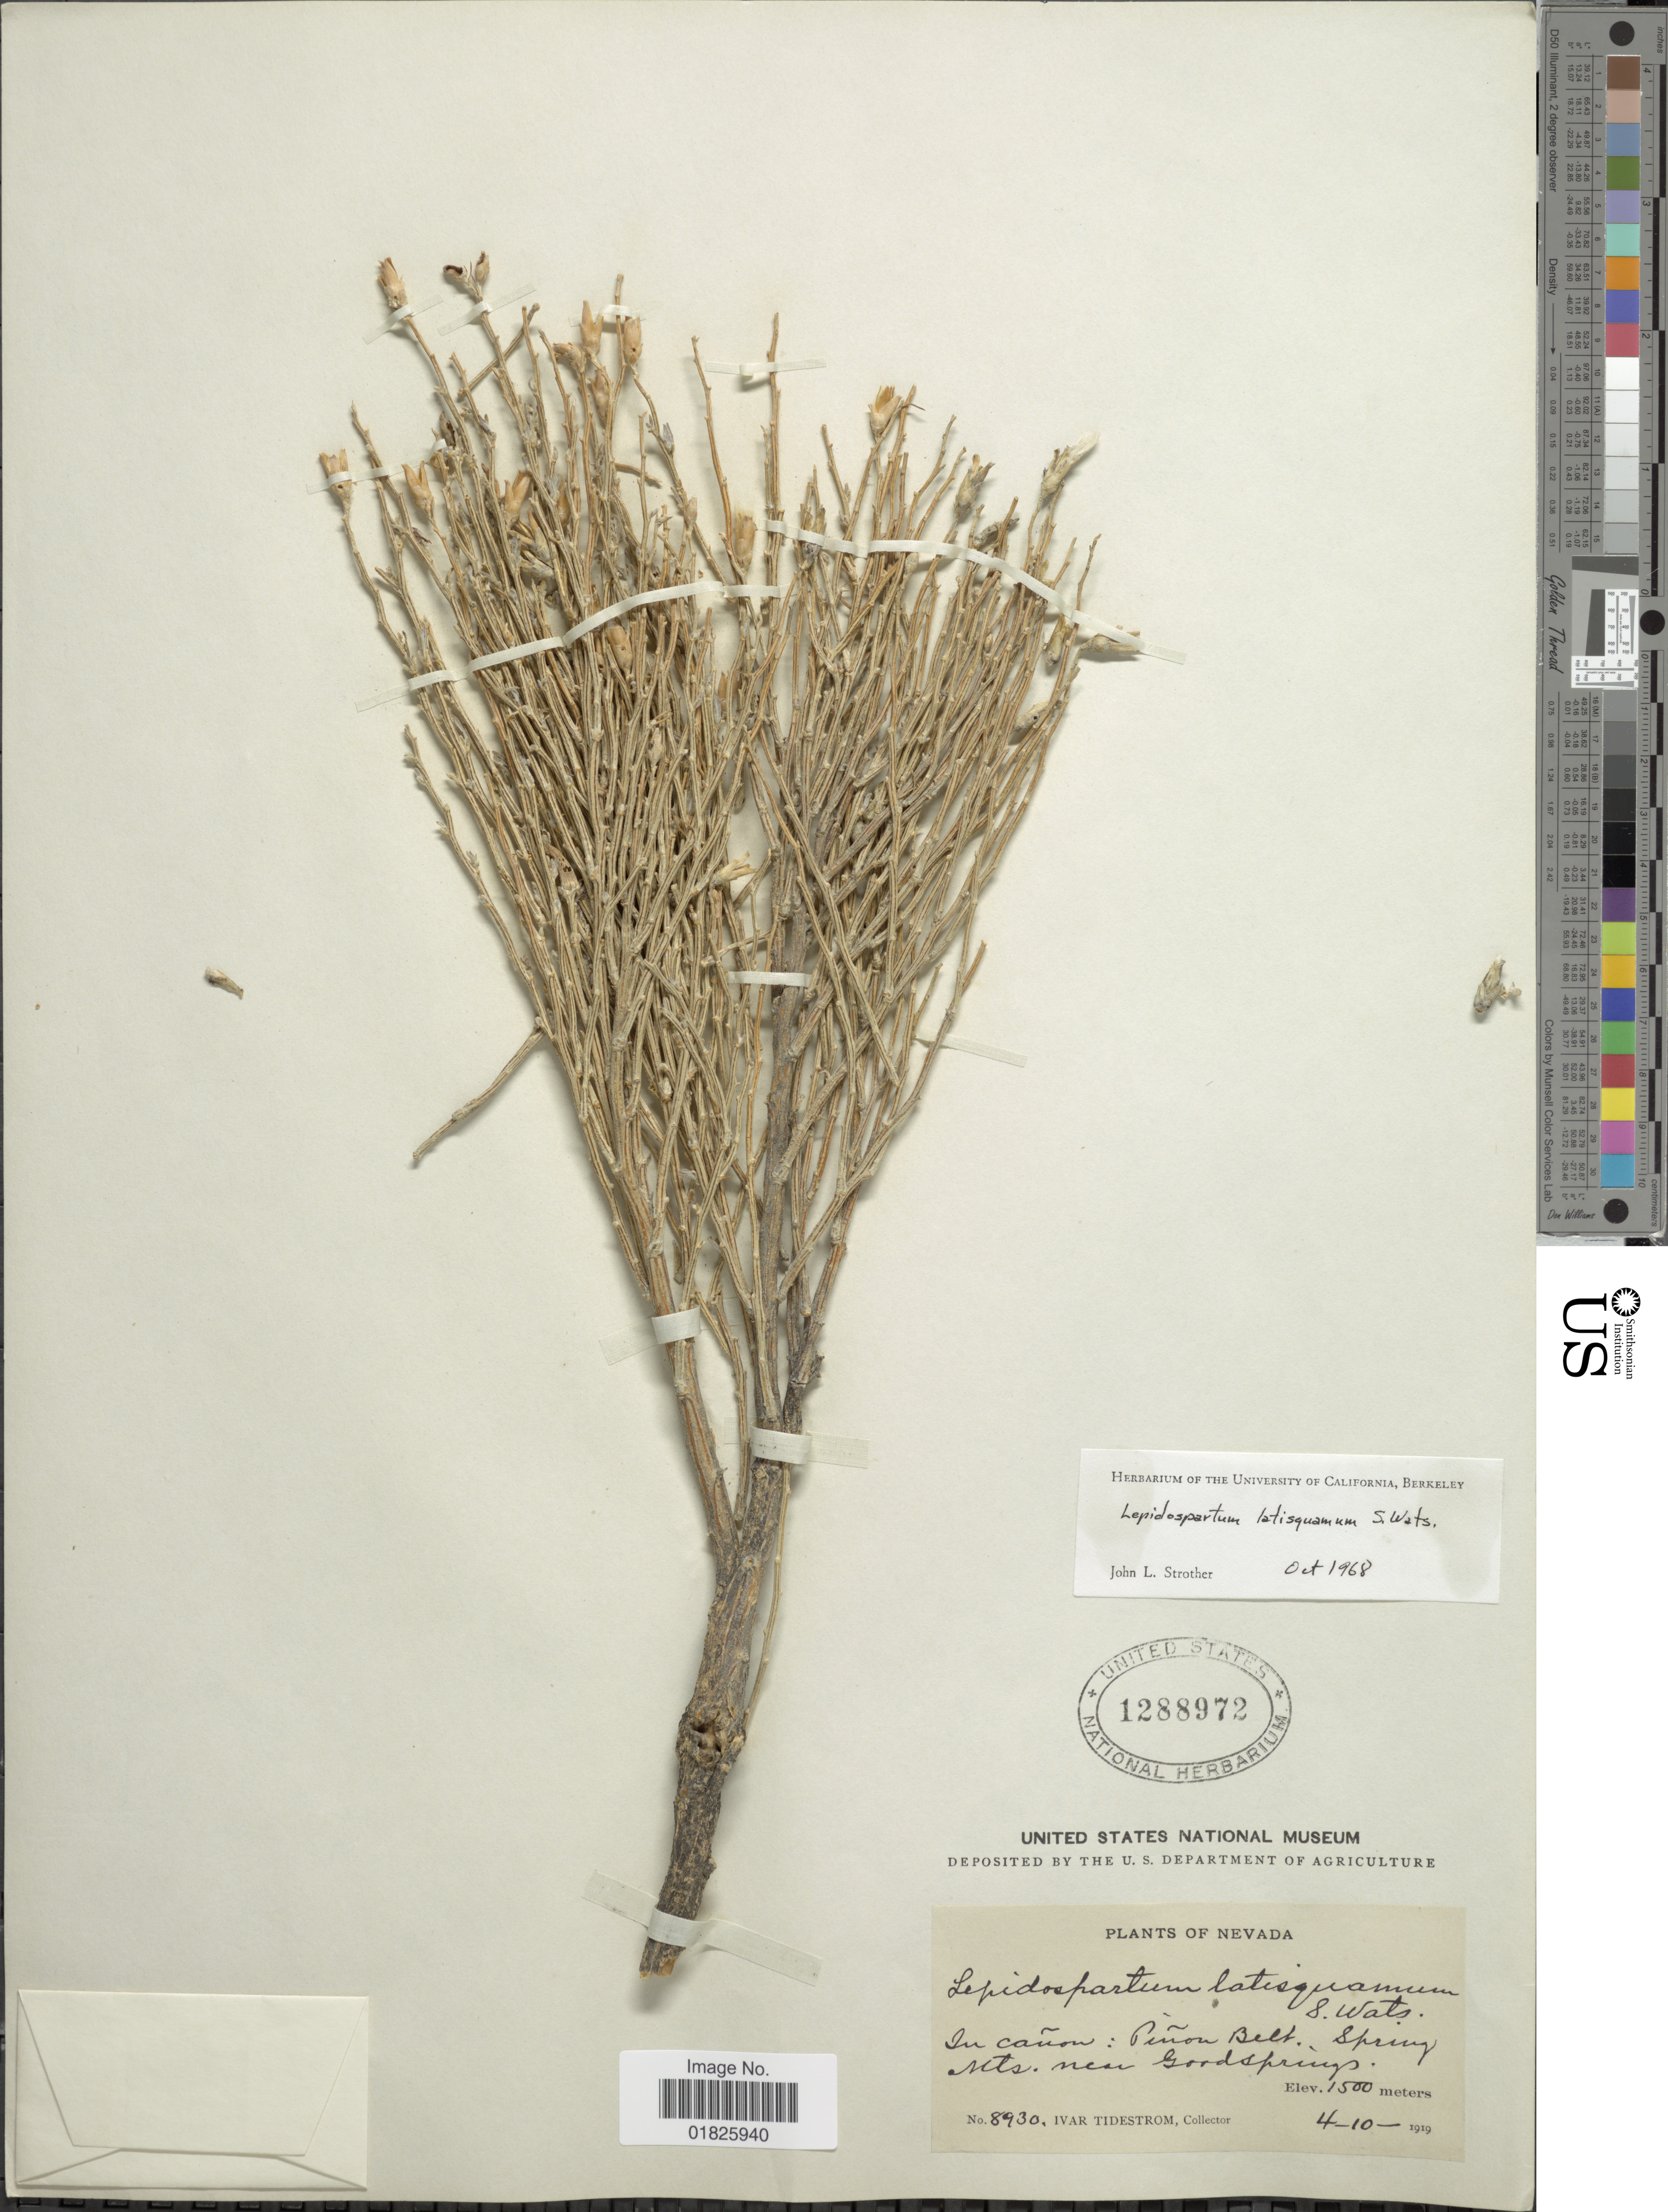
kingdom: Plantae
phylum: Tracheophyta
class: Magnoliopsida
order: Asterales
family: Asteraceae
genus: Lepidospartum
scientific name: Lepidospartum latisquamum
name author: S. Watson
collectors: I. F. Tidestrom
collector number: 8930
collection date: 1919-04-10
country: United States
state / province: Nevada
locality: In canon: Pinon Belt, Spring Mts., near Goodsprings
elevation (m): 1500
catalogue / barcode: US 1288972